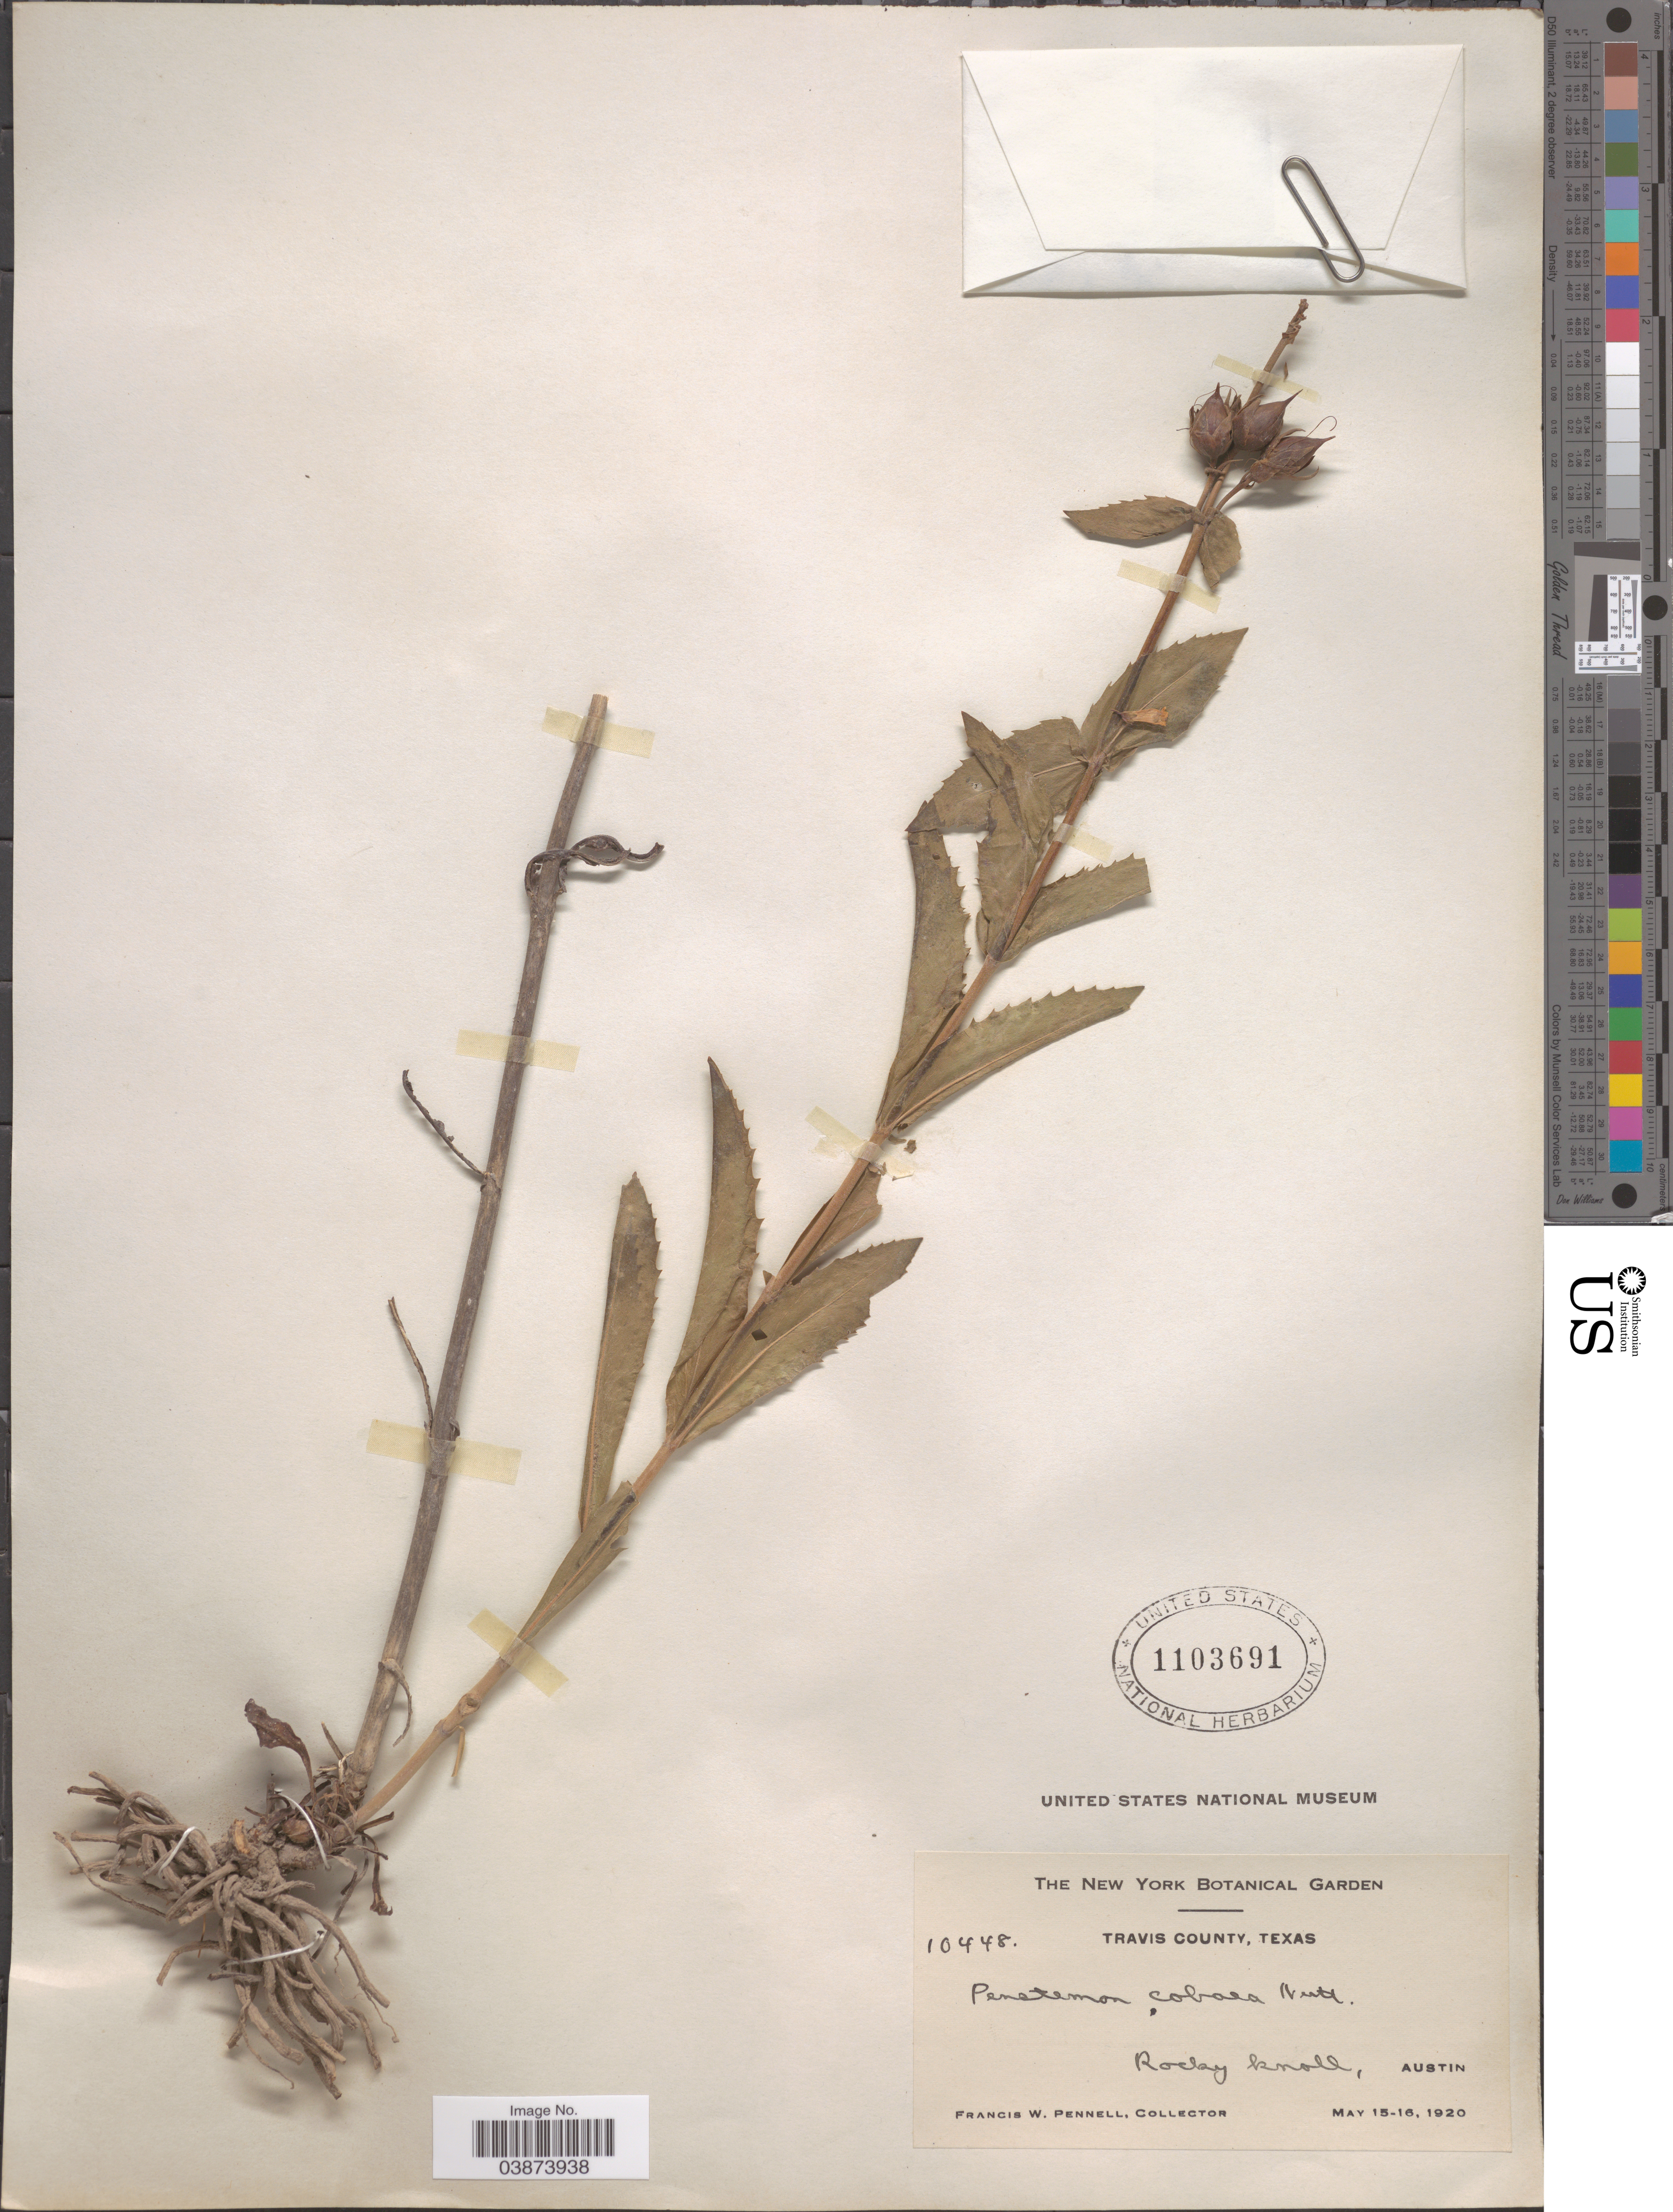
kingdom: Plantae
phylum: Tracheophyta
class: Magnoliopsida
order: Lamiales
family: Plantaginaceae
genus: Penstemon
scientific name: Penstemon cobaea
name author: (Nutt.)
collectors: F. W. Pennell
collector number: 10448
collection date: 1920-05-15/1920-05-16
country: United States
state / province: Texas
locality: Travis County. Austin.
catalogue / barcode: US 1103691